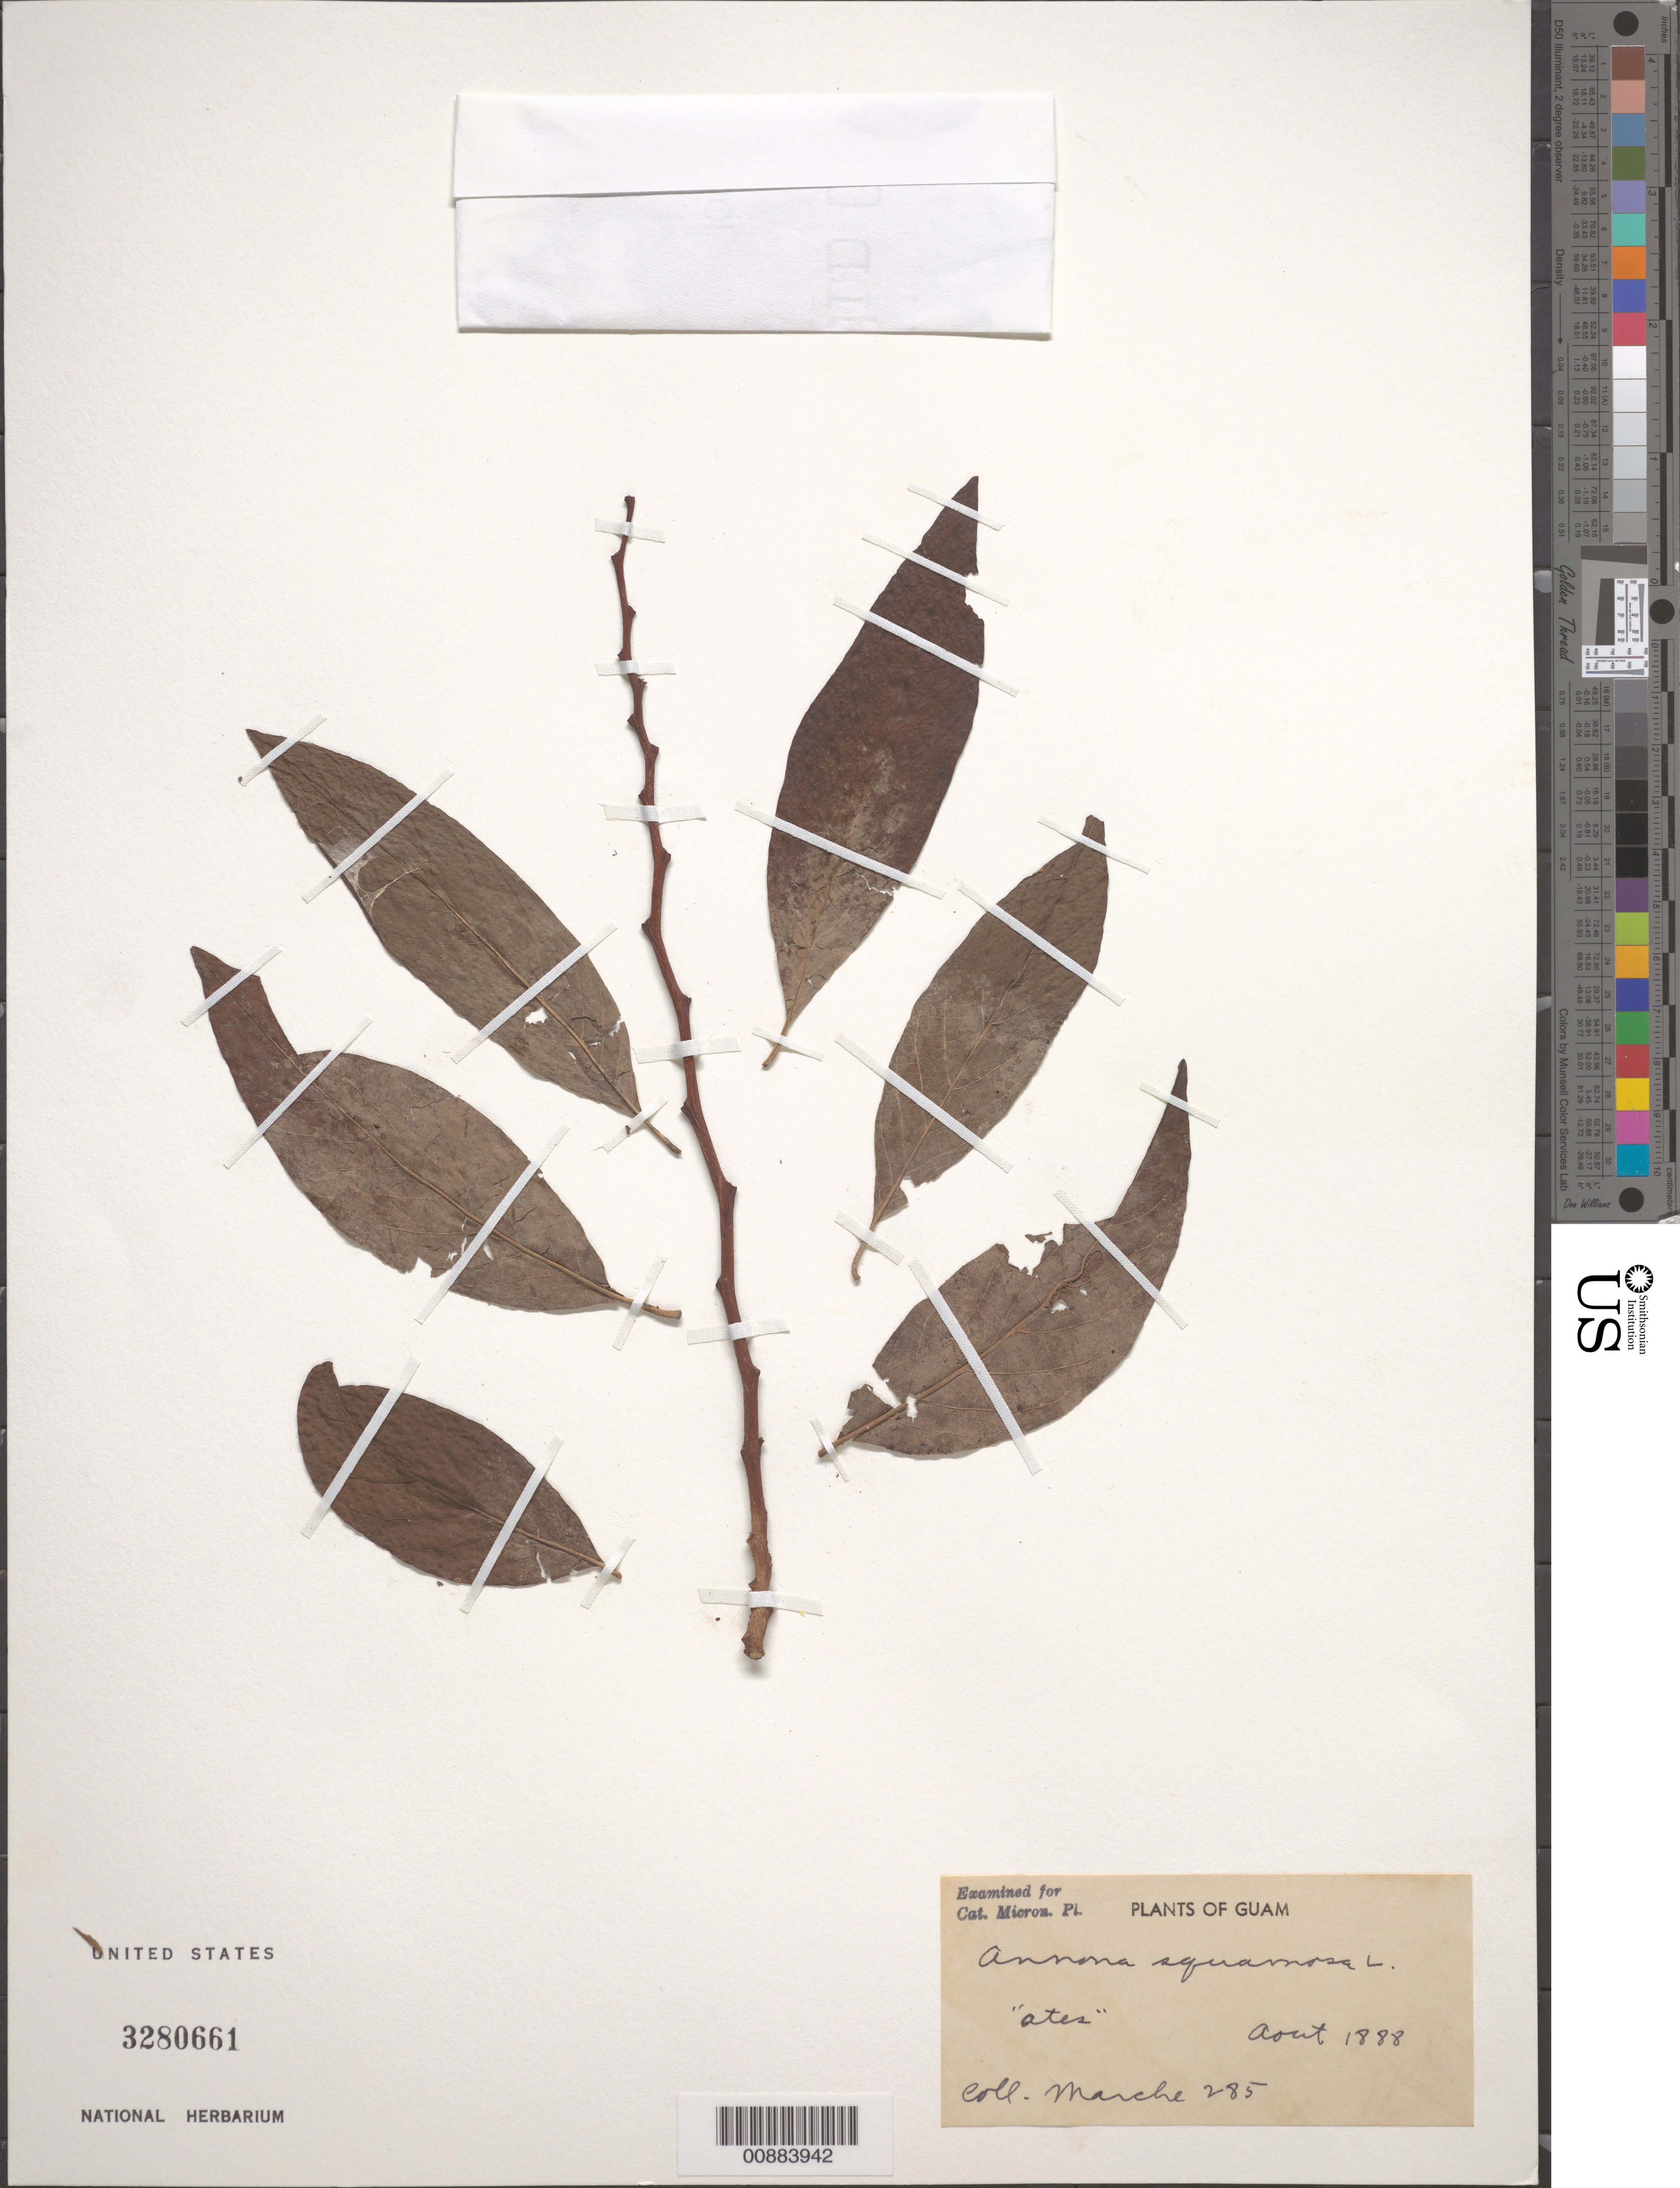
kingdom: Plantae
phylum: Tracheophyta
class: Magnoliopsida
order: Magnoliales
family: Annonaceae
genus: Annona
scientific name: Annona squamosa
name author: L.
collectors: A. Marche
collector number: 285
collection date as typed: Aug 1888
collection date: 1888-08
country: Guam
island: Guam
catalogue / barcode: US 3280661